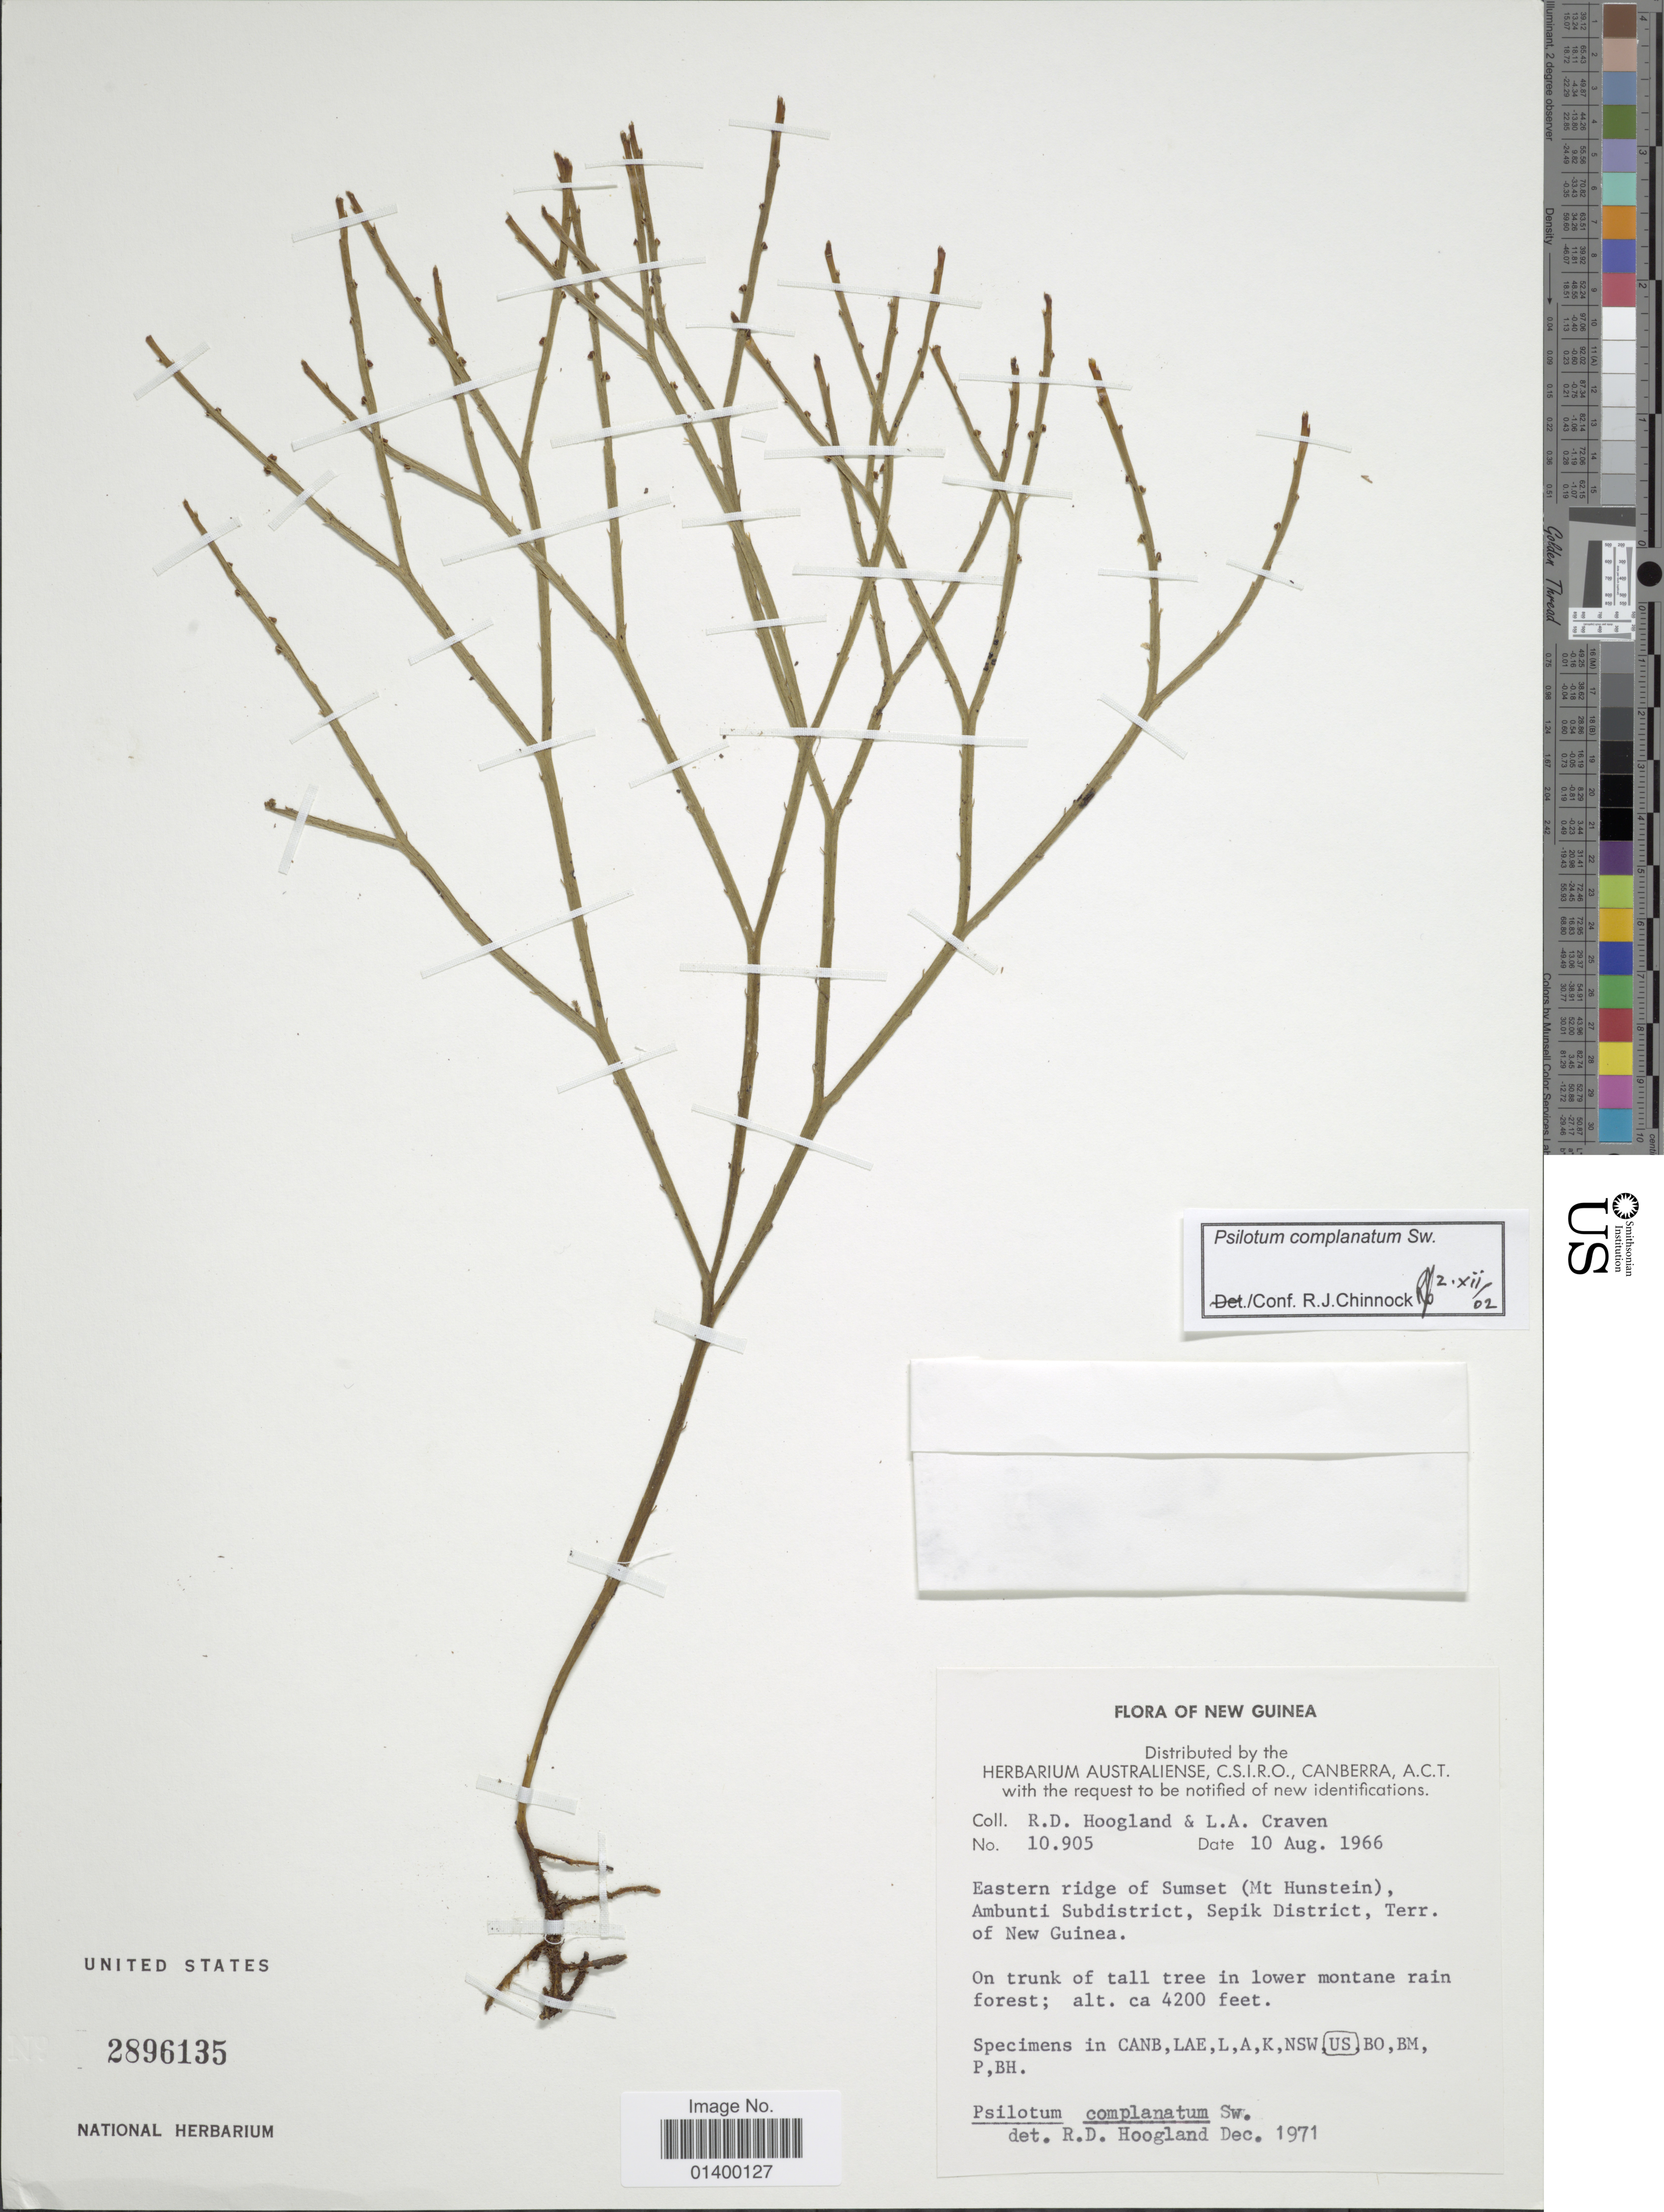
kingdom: Plantae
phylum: Tracheophyta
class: Polypodiopsida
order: Psilotales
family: Psilotaceae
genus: Psilotum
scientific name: Psilotum complanatum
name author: Sw.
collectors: R. D. Hoogland & L. A. Craven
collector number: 10905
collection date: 1966-08-10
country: Papua New Guinea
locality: New Guinea, Eastern ridge of Sumset (Mt Hunstein), Ambunti Subdistrict, Sepik District, Terr. of New Guinea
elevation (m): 1280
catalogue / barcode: US 2896135